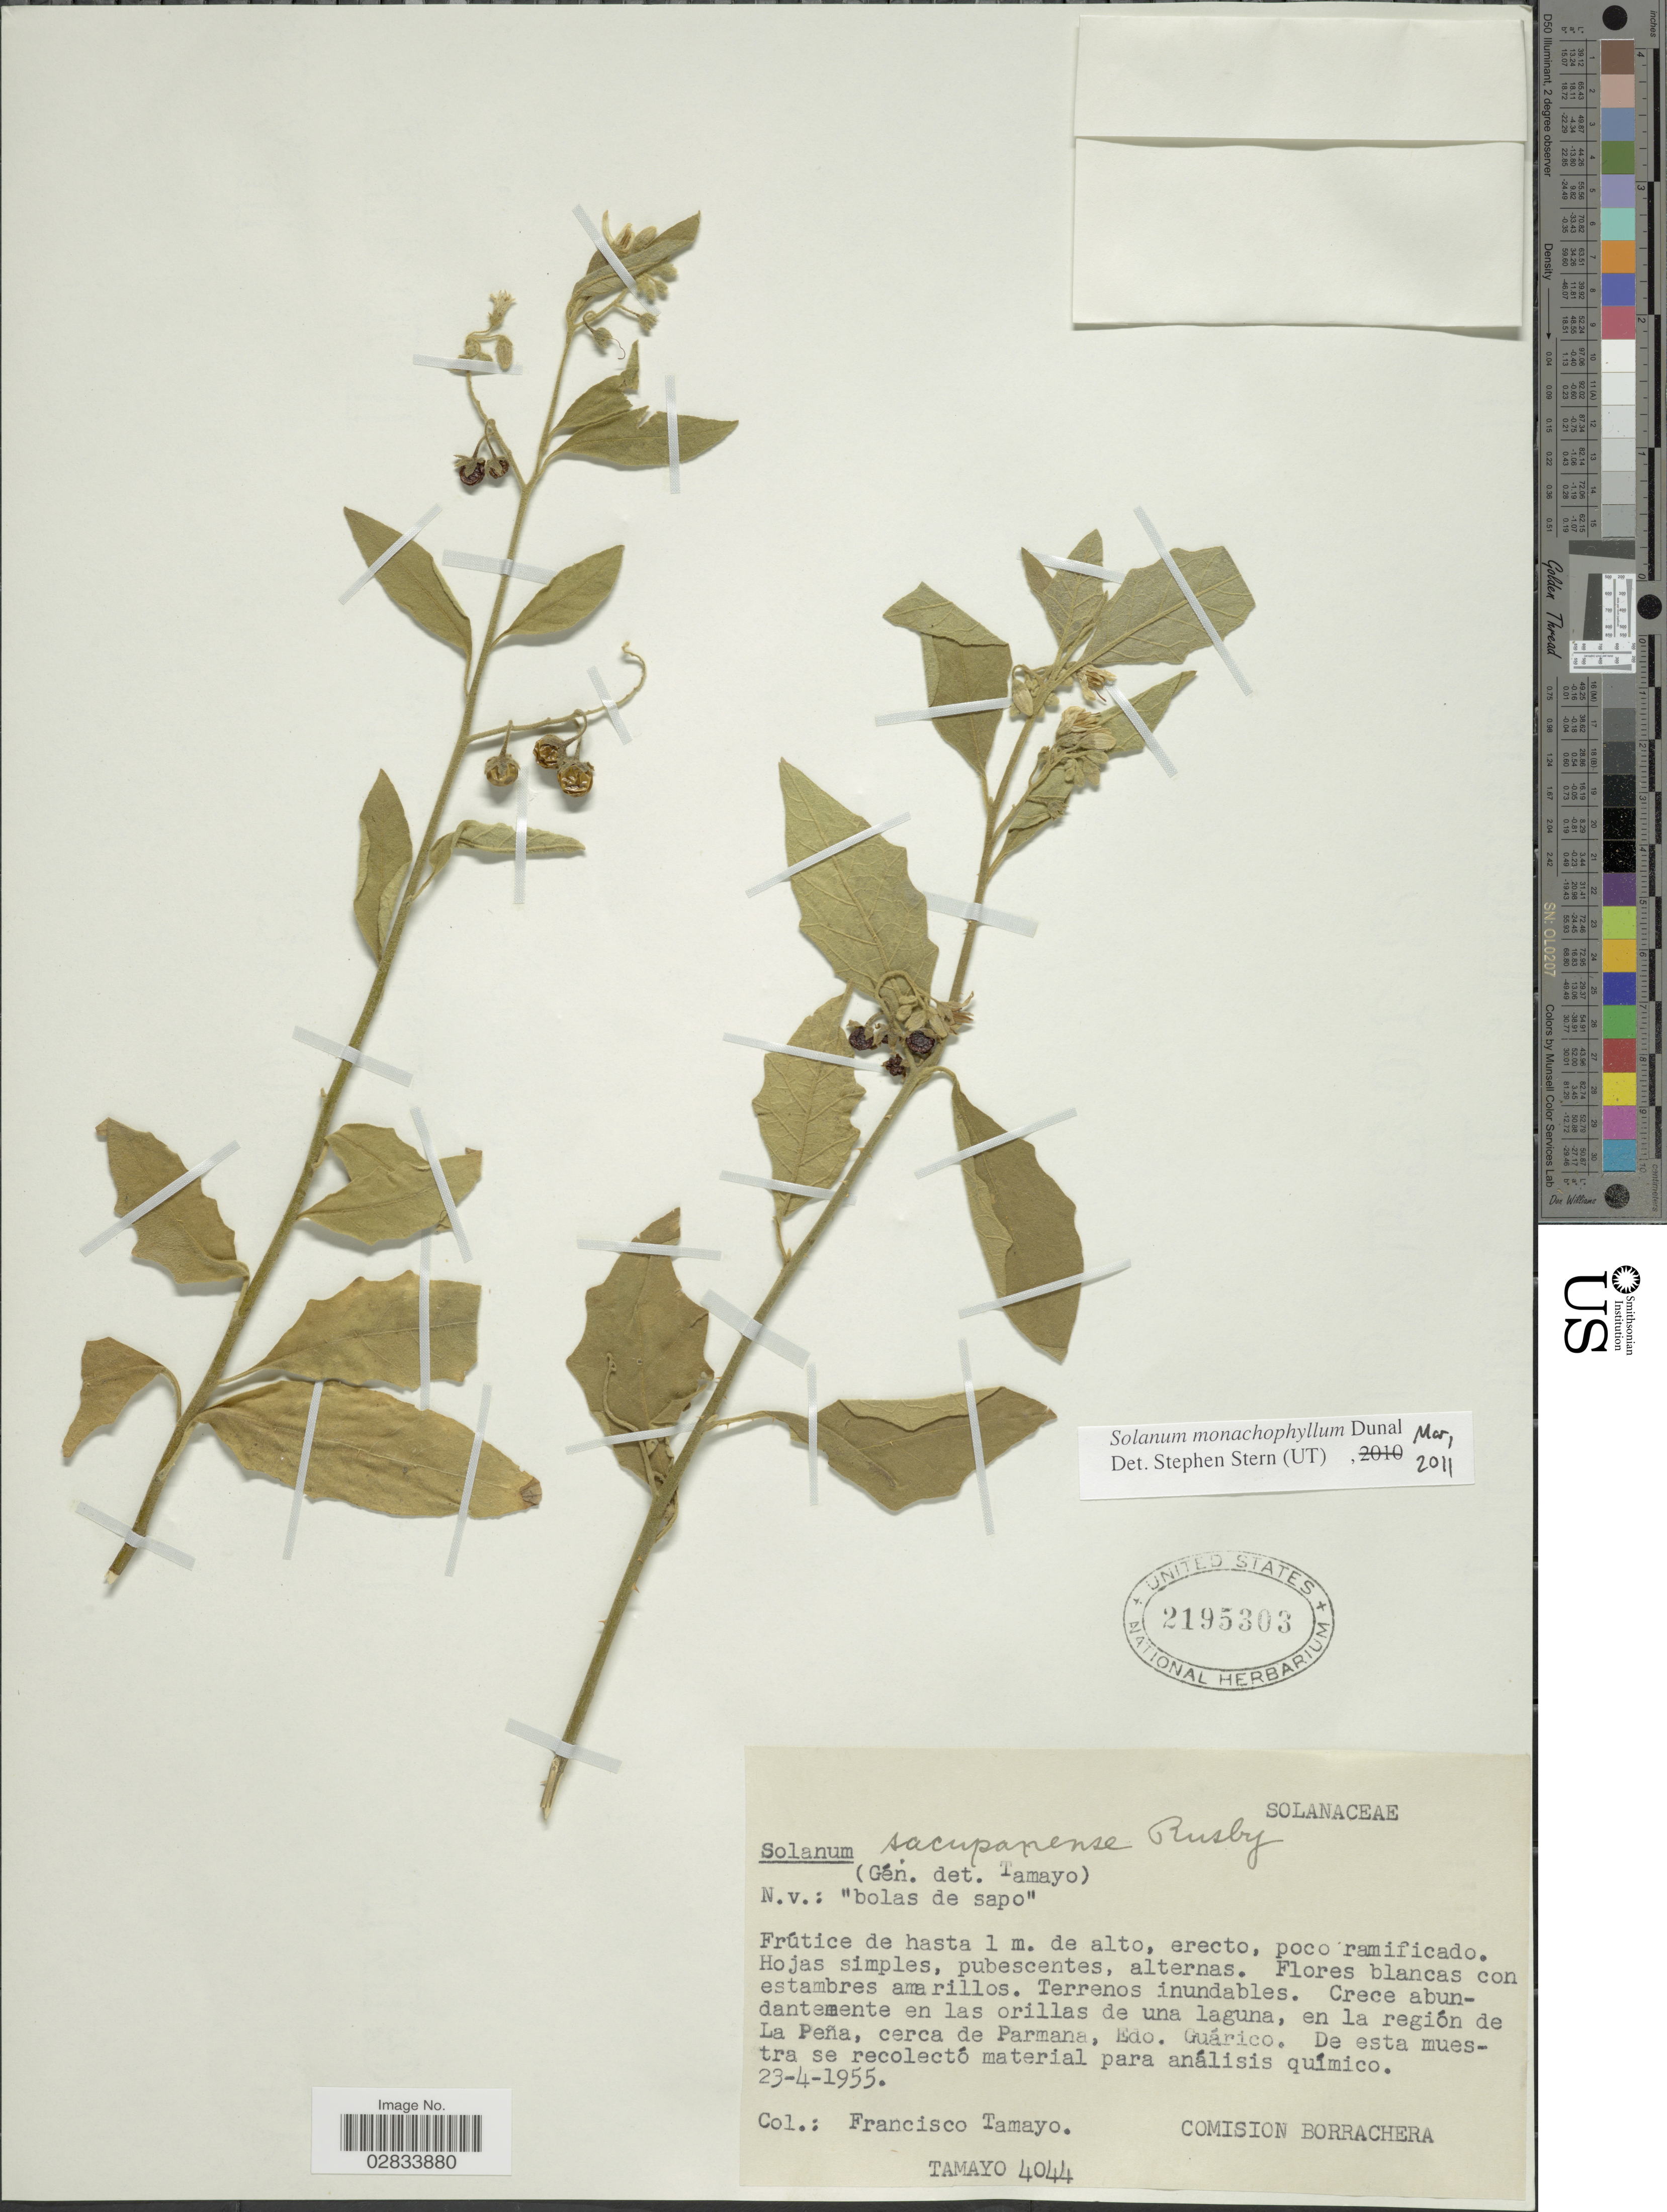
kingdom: Plantae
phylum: Tracheophyta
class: Magnoliopsida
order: Solanales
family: Solanaceae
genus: Solanum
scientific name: Solanum monachophyllum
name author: Dunal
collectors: F. Tamayo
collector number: Tamayo4044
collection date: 1955-04-23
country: Venezuela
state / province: Guárico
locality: En la región de La Peña, cerca de Parmana, Edo. Guárico.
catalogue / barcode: US 2195303